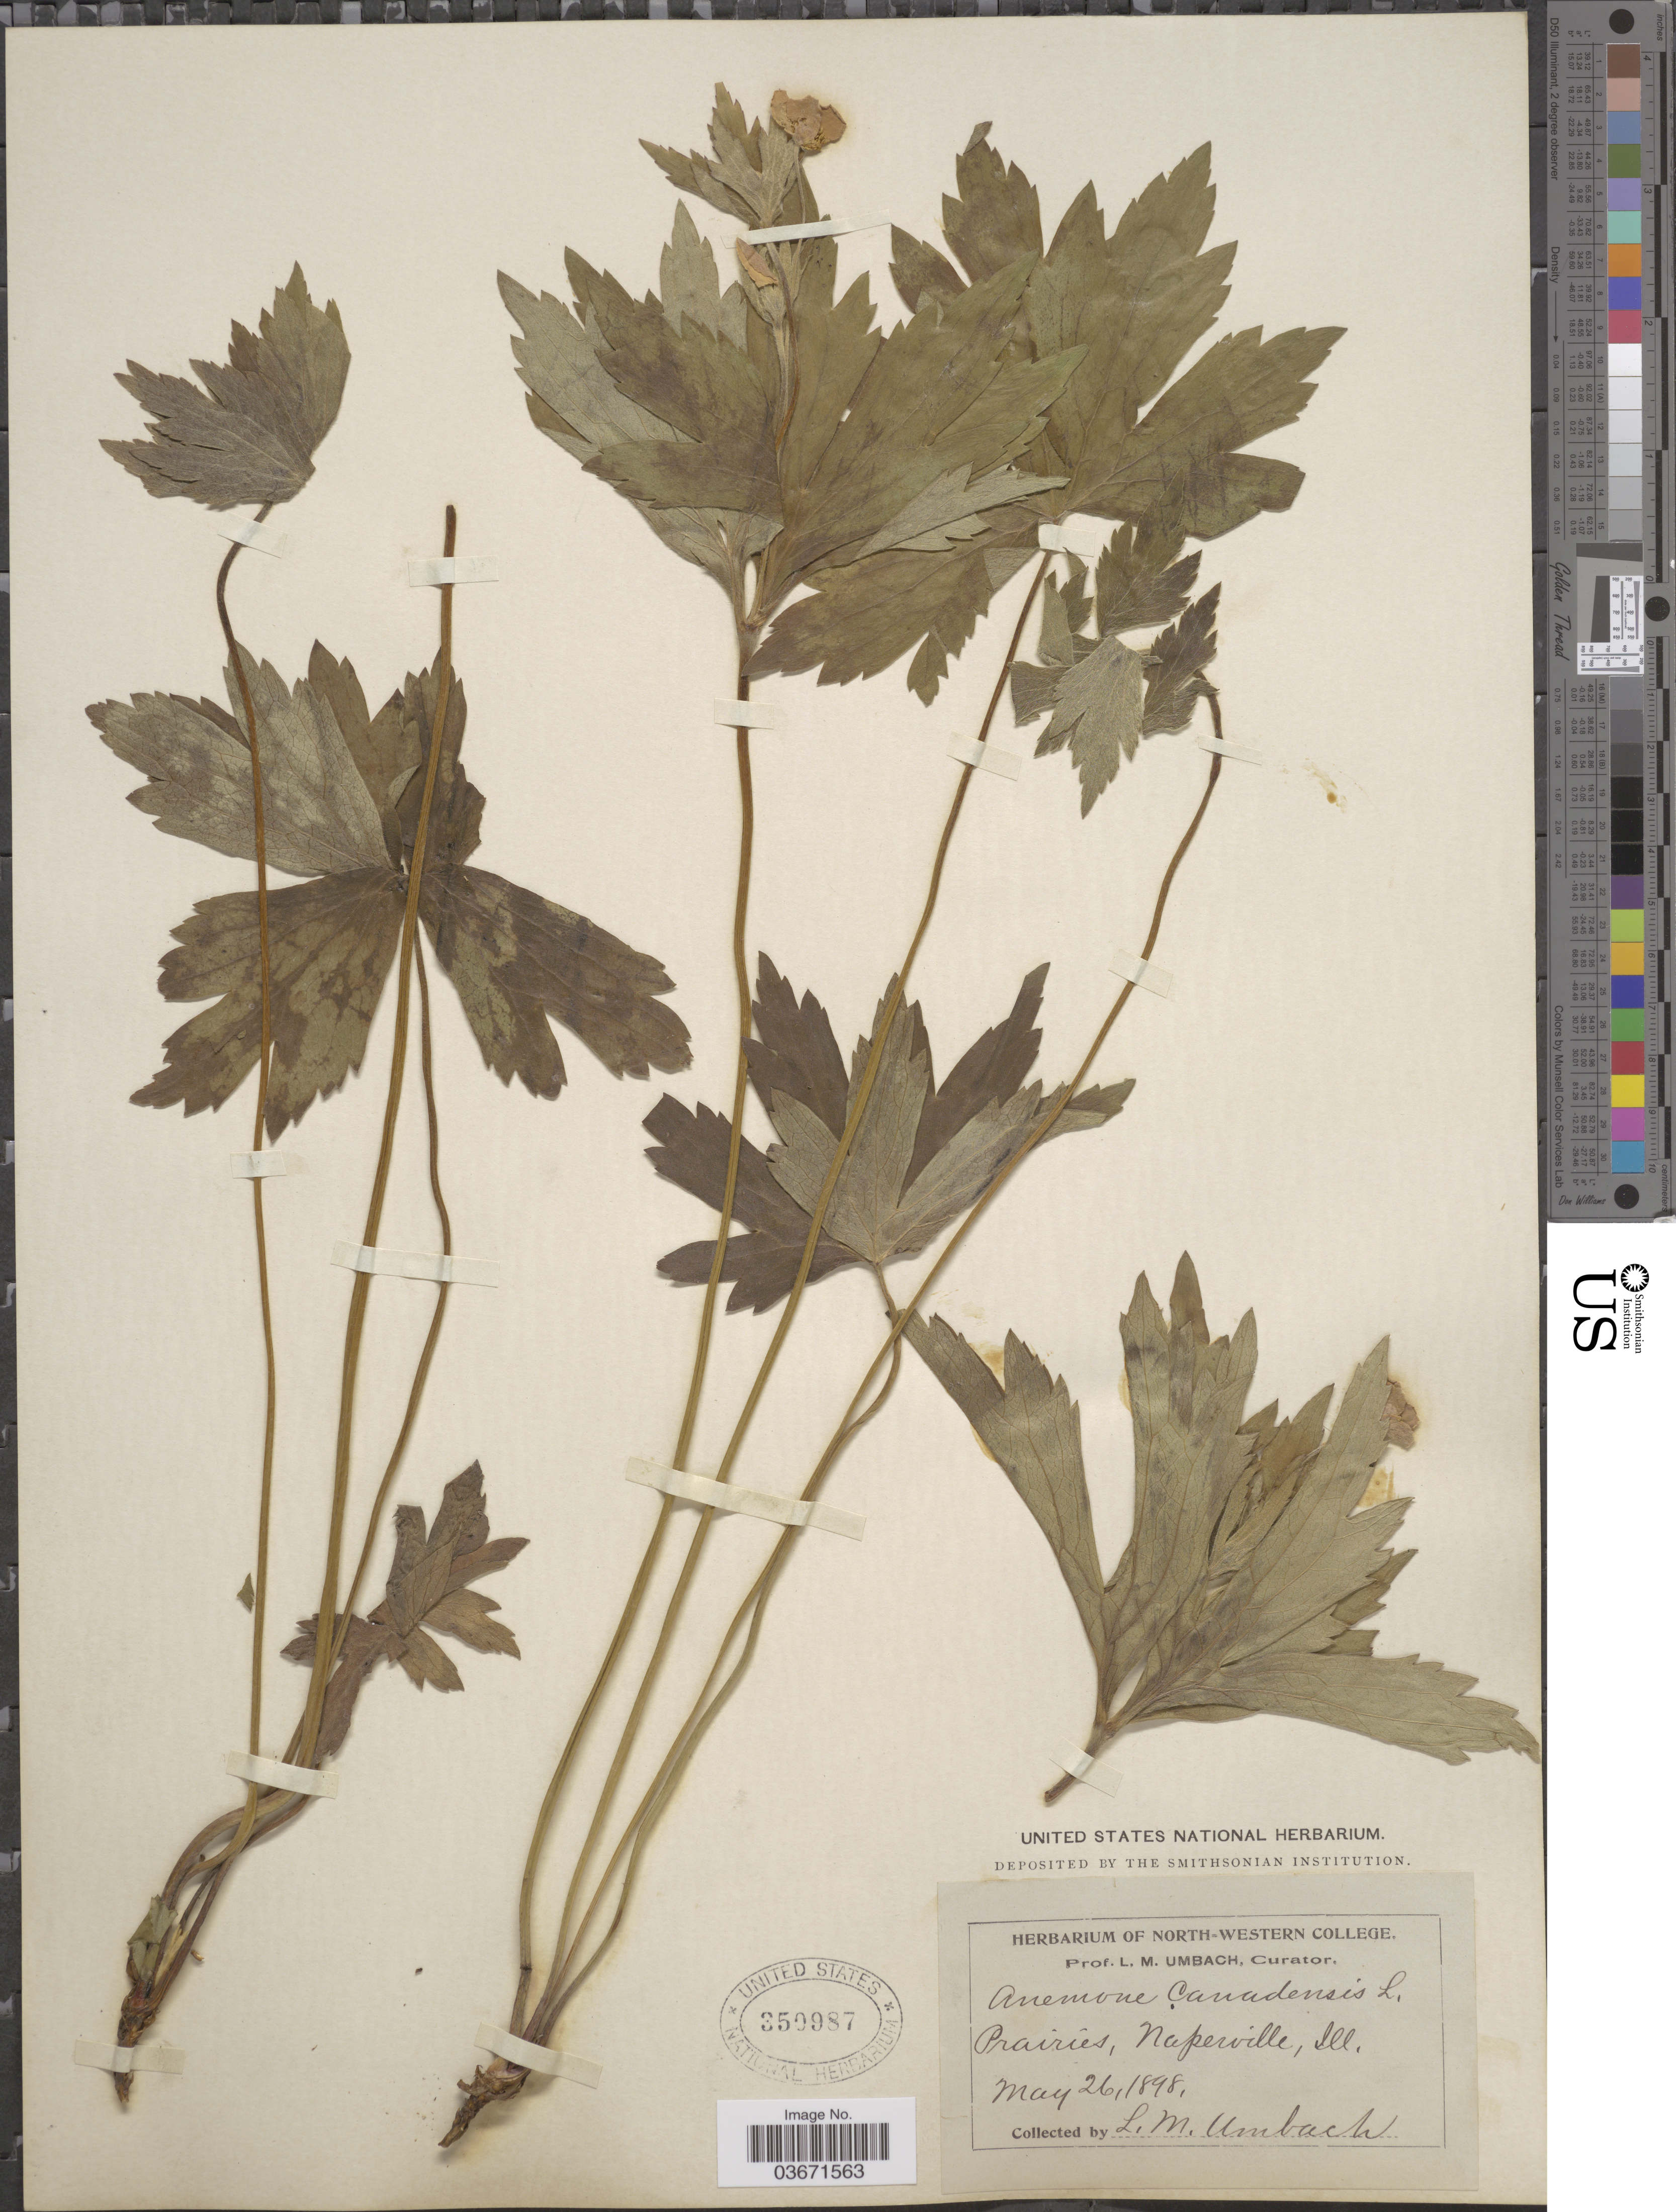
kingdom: Plantae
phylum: Tracheophyta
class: Magnoliopsida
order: Ranunculales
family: Ranunculaceae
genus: Anemone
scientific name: Anemone canadensis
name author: L.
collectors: L. M. Umbach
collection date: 1898-05-26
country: United States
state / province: Illinois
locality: Naperville.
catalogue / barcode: US 350987